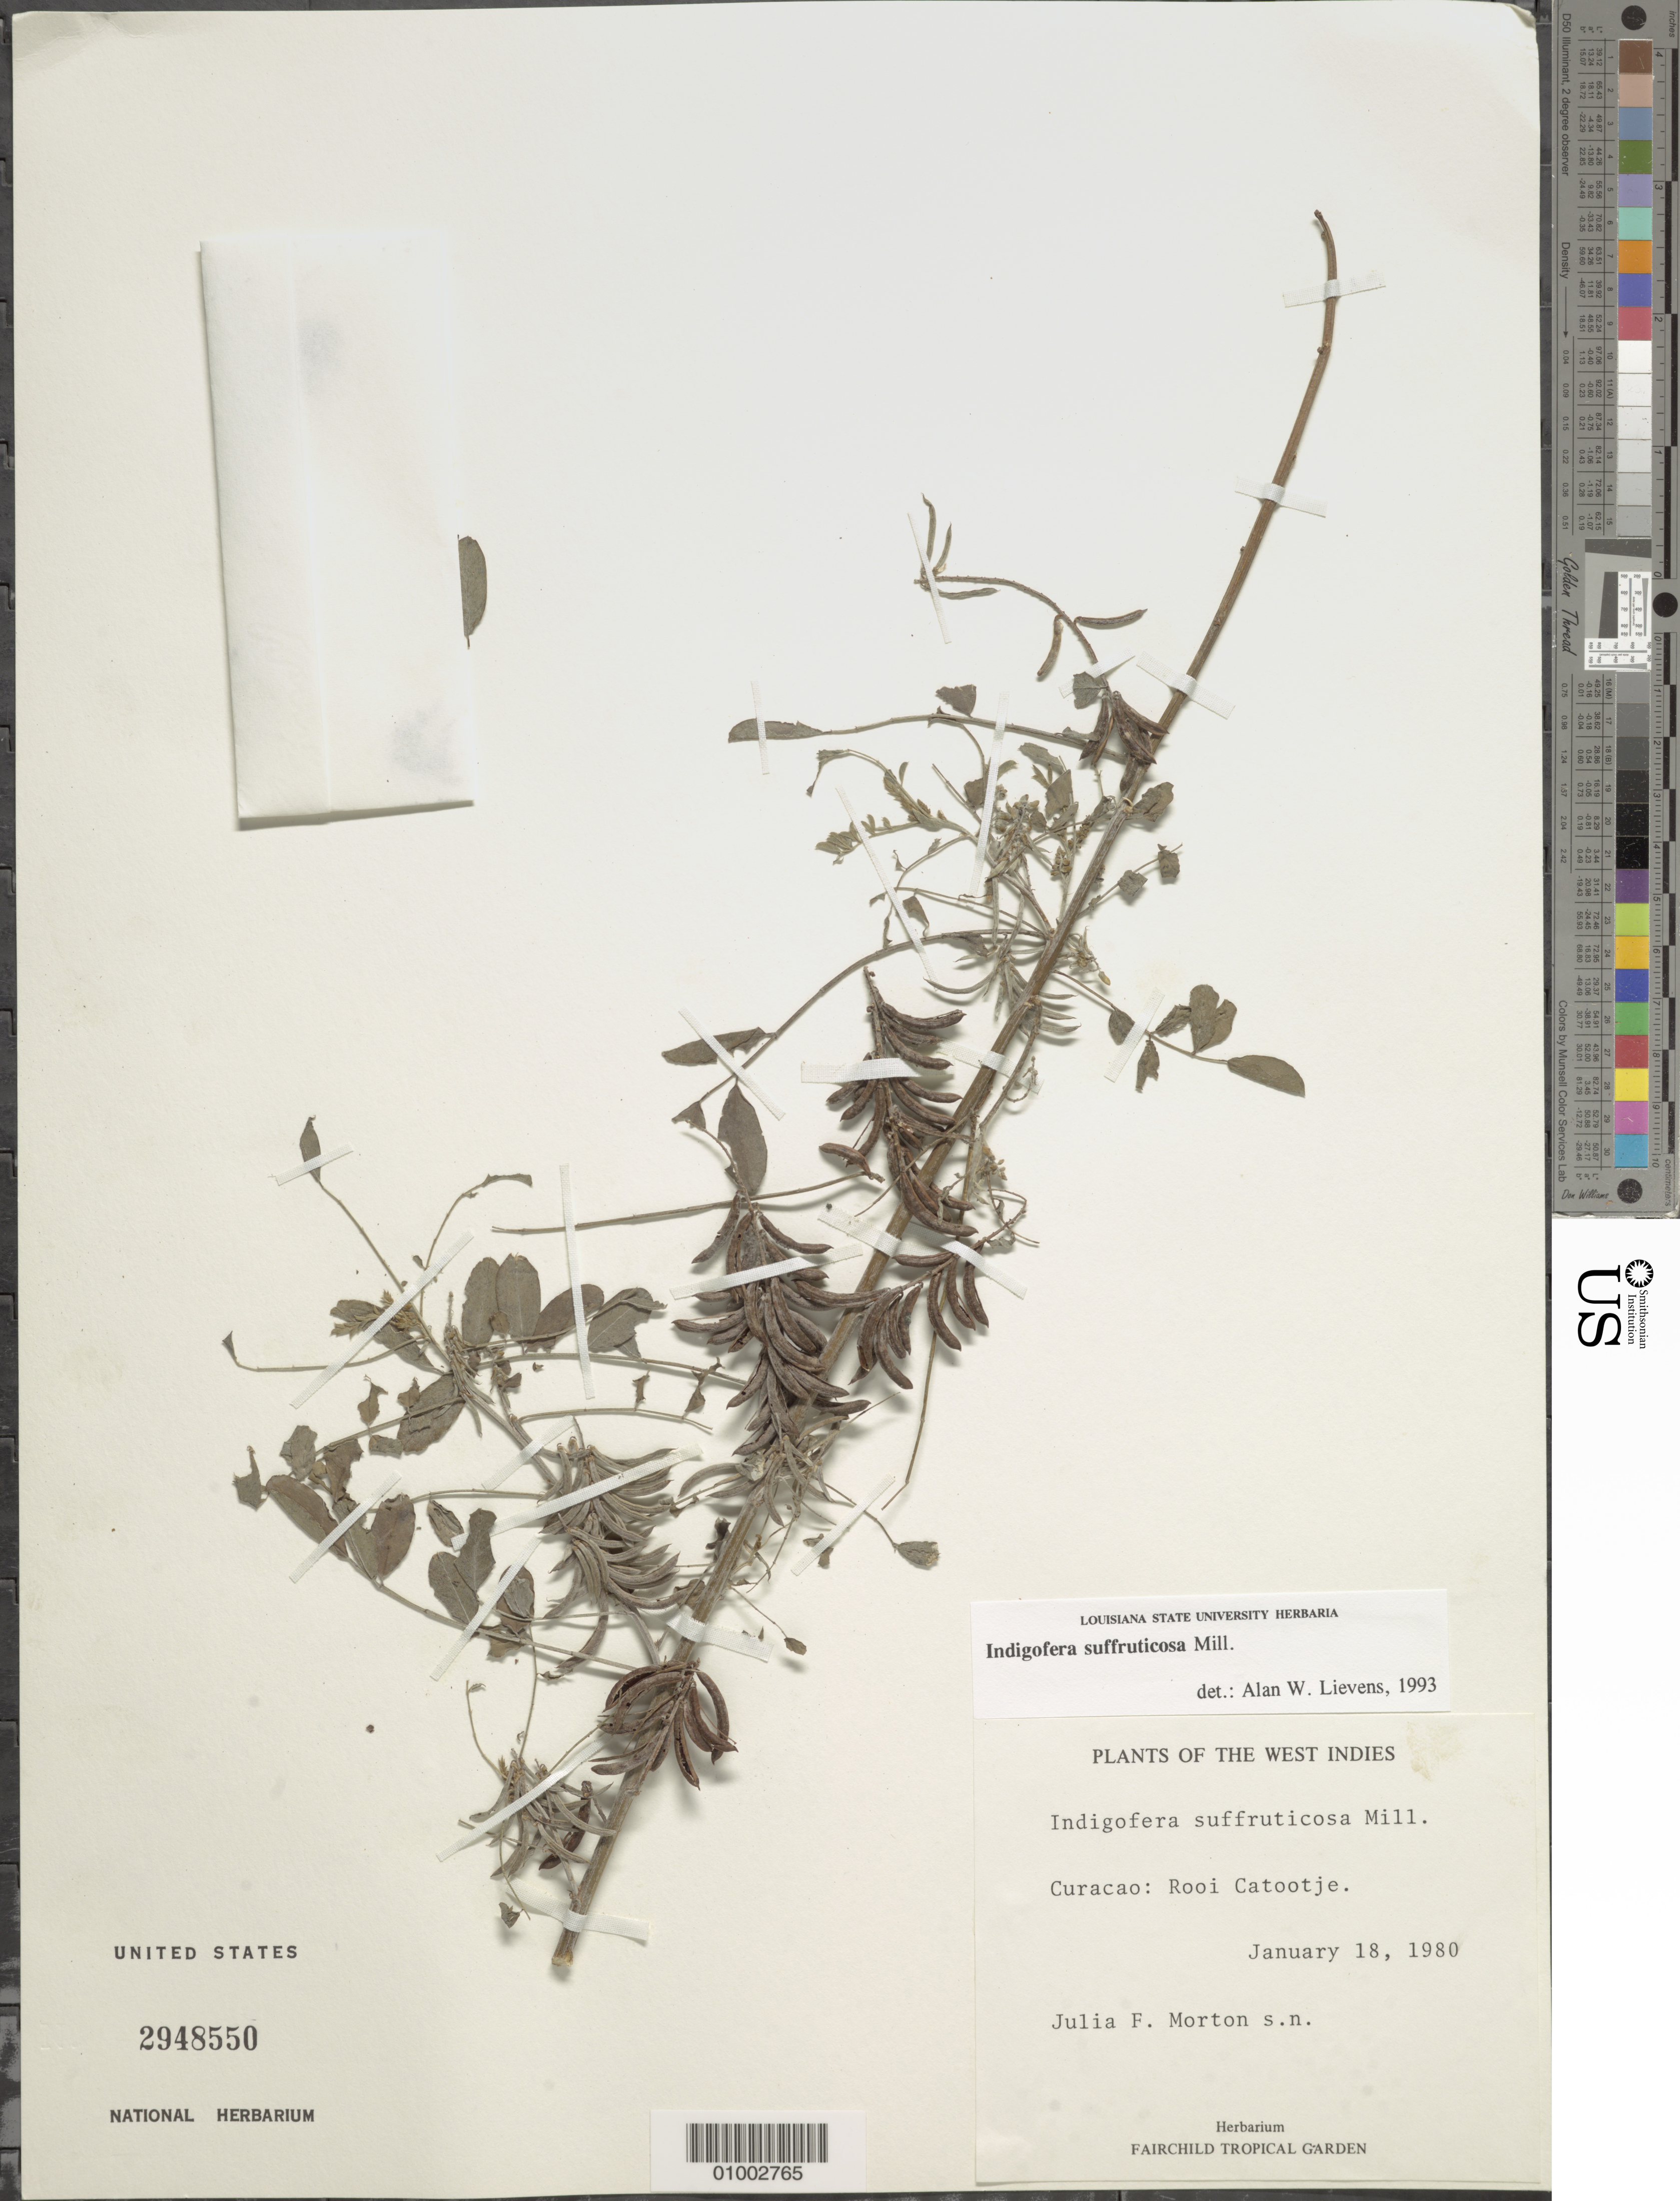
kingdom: Plantae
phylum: Tracheophyta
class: Magnoliopsida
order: Fabales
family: Fabaceae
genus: Indigofera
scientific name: Indigofera suffruticosa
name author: Mill.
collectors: J. F. Morton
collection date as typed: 18 Jan 1980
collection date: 1980-01-18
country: Curaçao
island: Curaçao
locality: Rooi Catootje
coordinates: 0 N, 0 E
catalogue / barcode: US 2948550